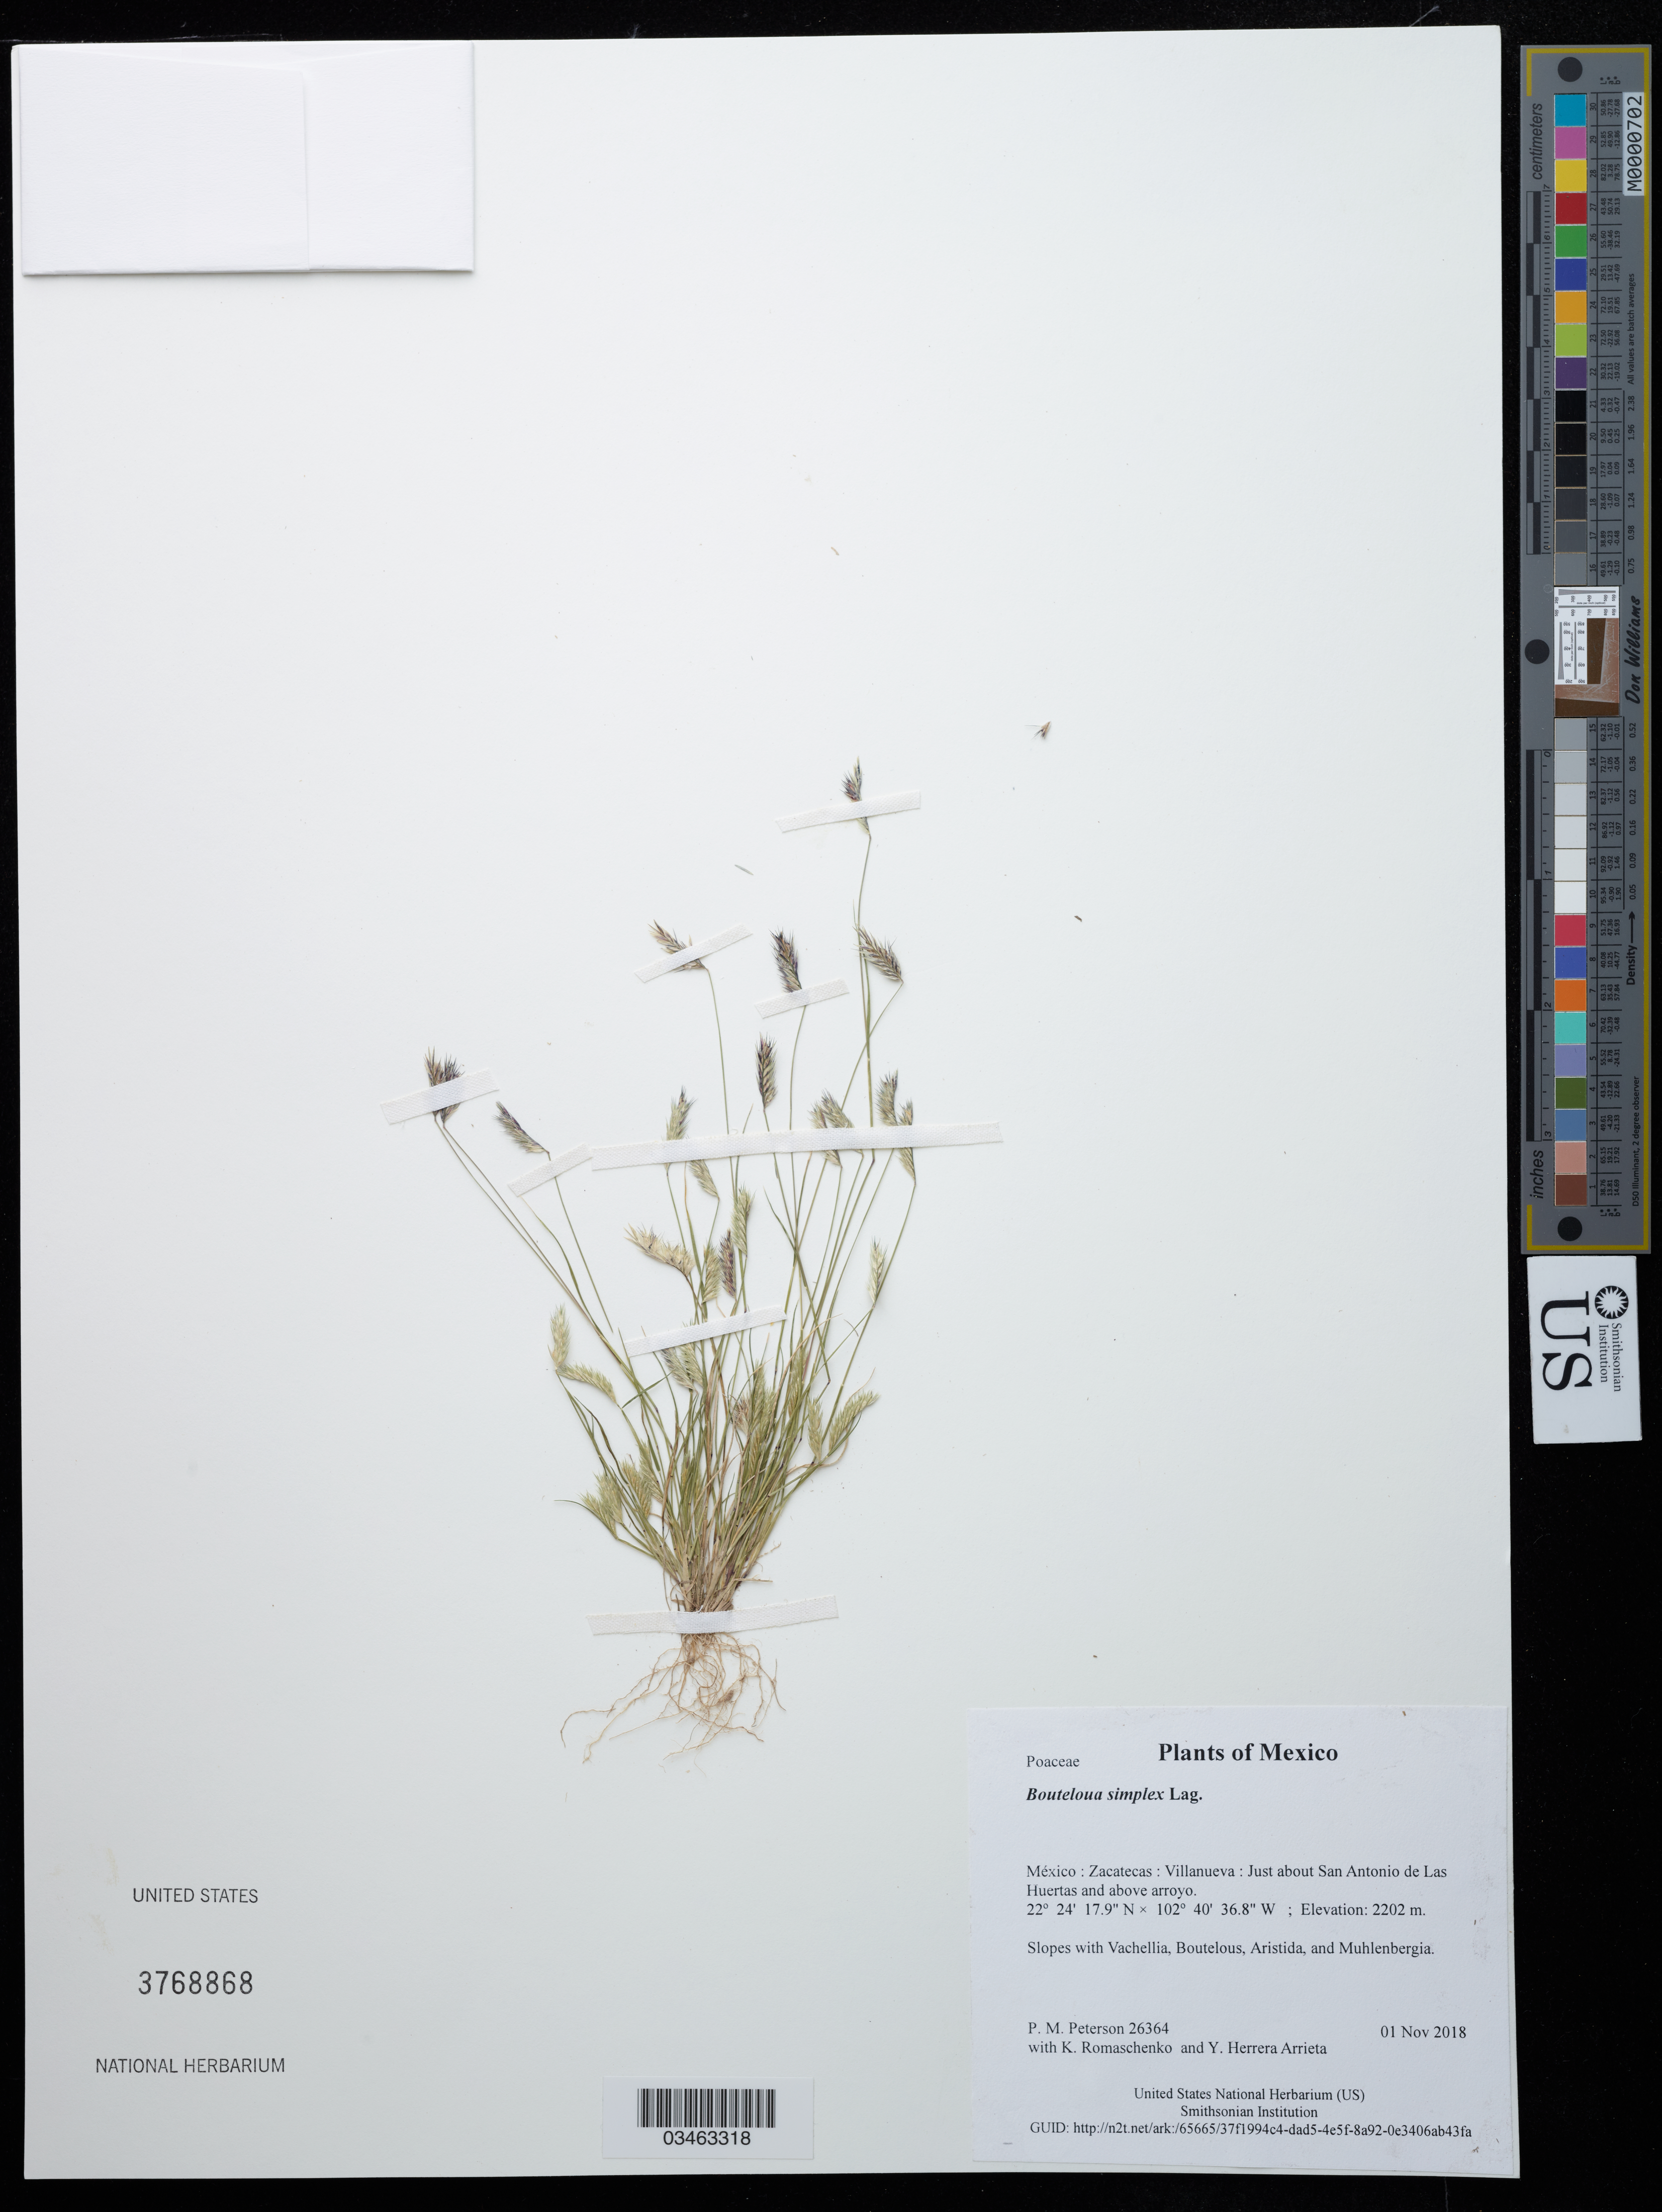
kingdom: Plantae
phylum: Tracheophyta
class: Liliopsida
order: Poales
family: Poaceae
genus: Bouteloua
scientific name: Bouteloua simplex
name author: Lag.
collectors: P. M. Peterson, K. Romaschenko & Y. Herrera Arrieta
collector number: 26364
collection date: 2018-11-01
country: México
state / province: Zacatecas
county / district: Villanueva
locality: Just about San Antonio de Las Huertas and above arroyo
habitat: Slopes with Vachellia, Boutelous, Aristida, and Muhlenbergia.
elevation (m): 2202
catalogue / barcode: US 3768868